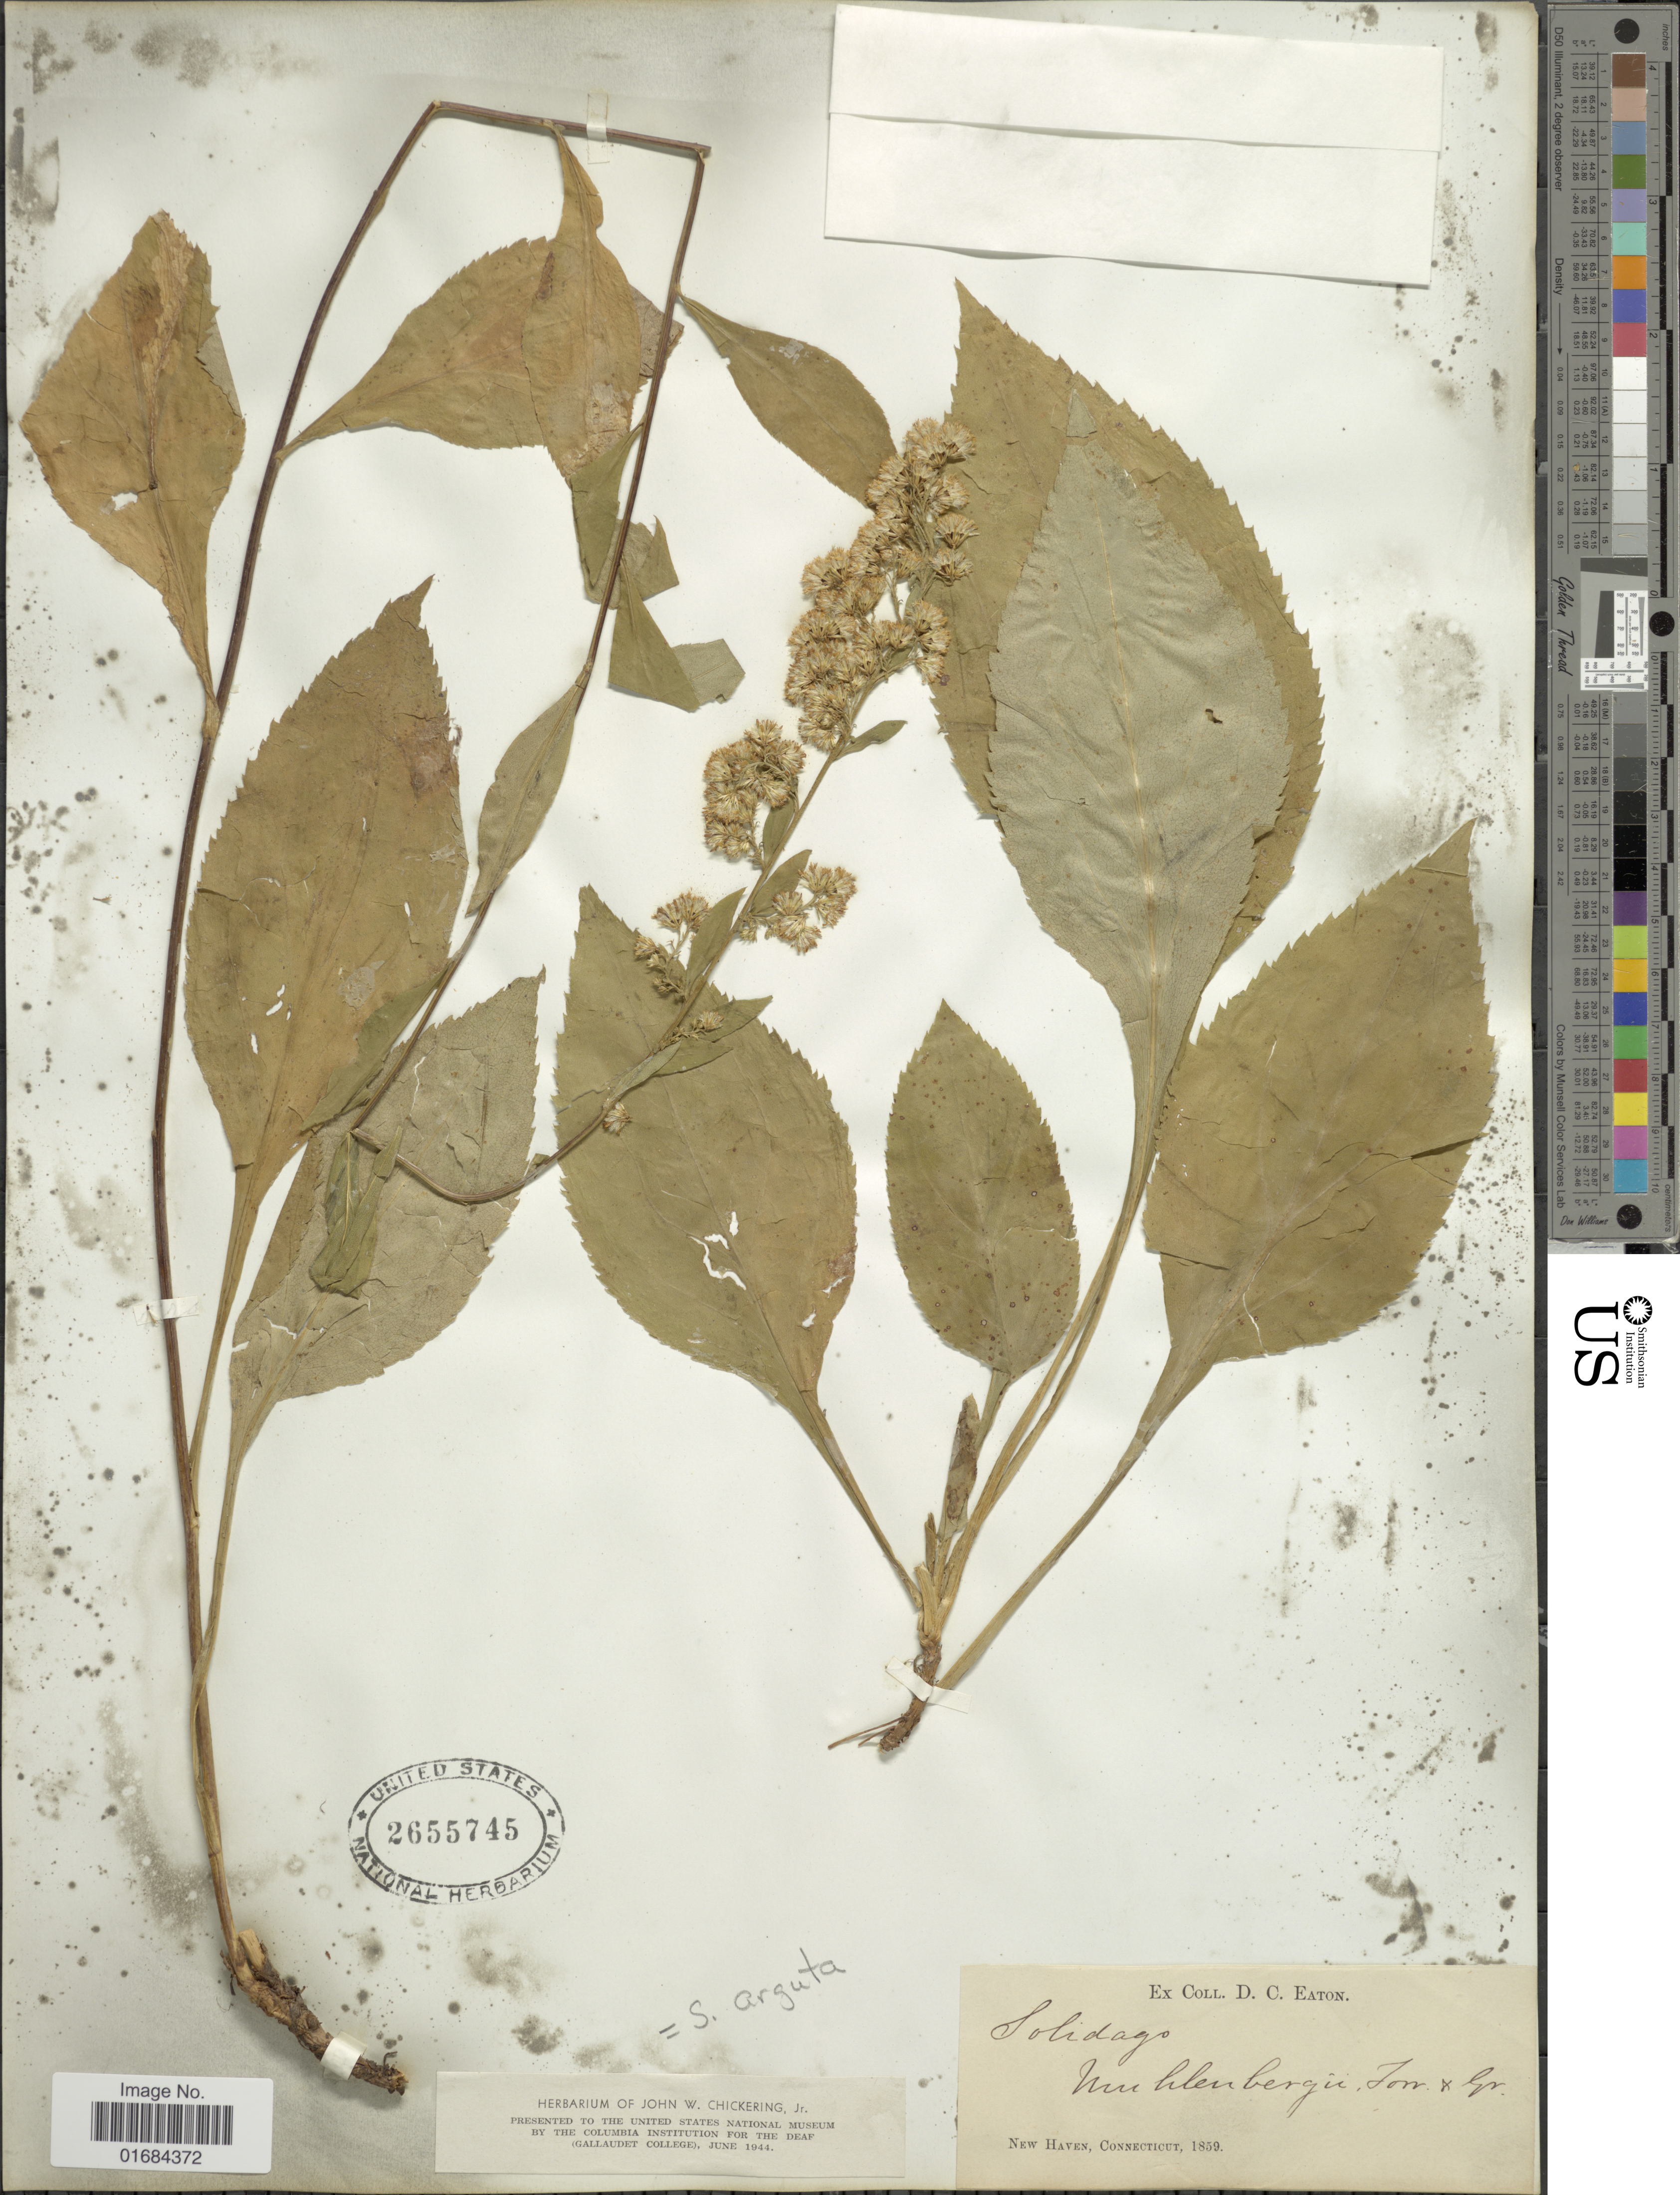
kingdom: Plantae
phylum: Tracheophyta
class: Magnoliopsida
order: Asterales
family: Asteraceae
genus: Solidago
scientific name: Solidago arguta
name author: Aiton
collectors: D. Eaton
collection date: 1859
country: United States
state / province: Connecticut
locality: New Haven.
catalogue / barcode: US 2655745